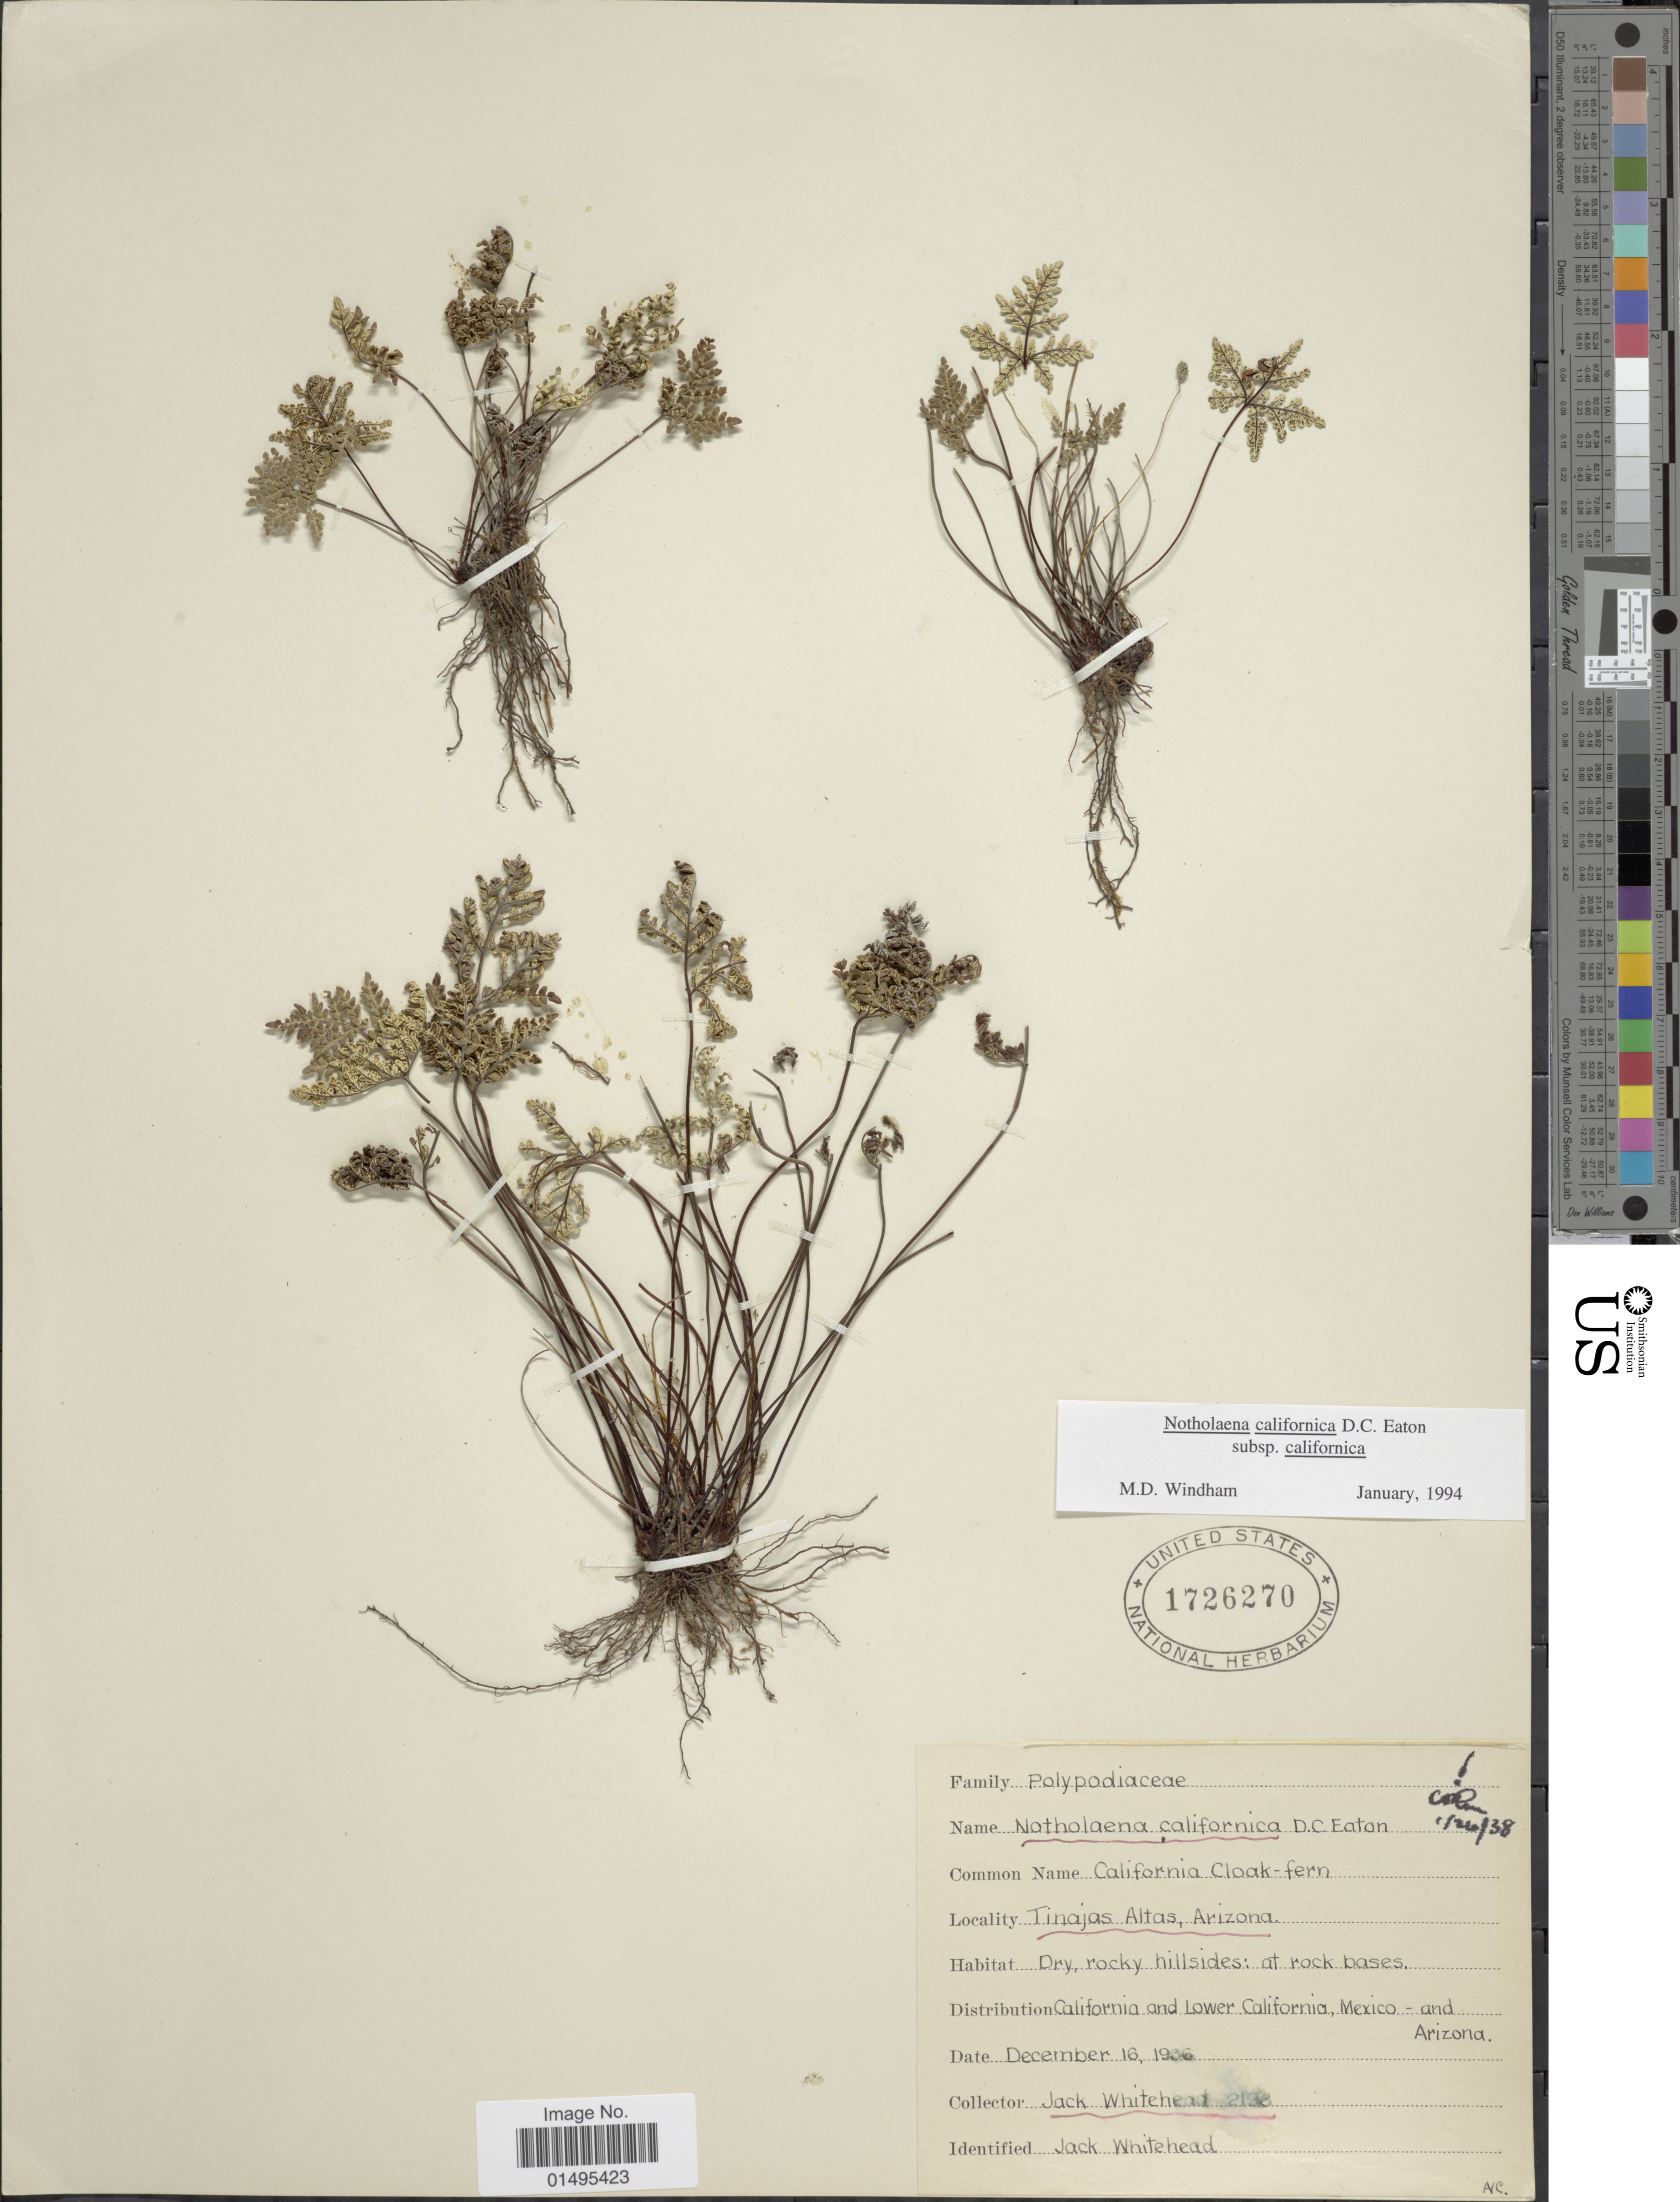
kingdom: Plantae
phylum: Tracheophyta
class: Polypodiopsida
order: Polypodiales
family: Pteridaceae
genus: Notholaena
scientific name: Notholaena aschenborniana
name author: Klotzsch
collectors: J. Whitehead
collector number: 2130*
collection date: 1936-12-16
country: United States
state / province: Arizona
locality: Tinajas Atlas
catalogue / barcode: US 1726270